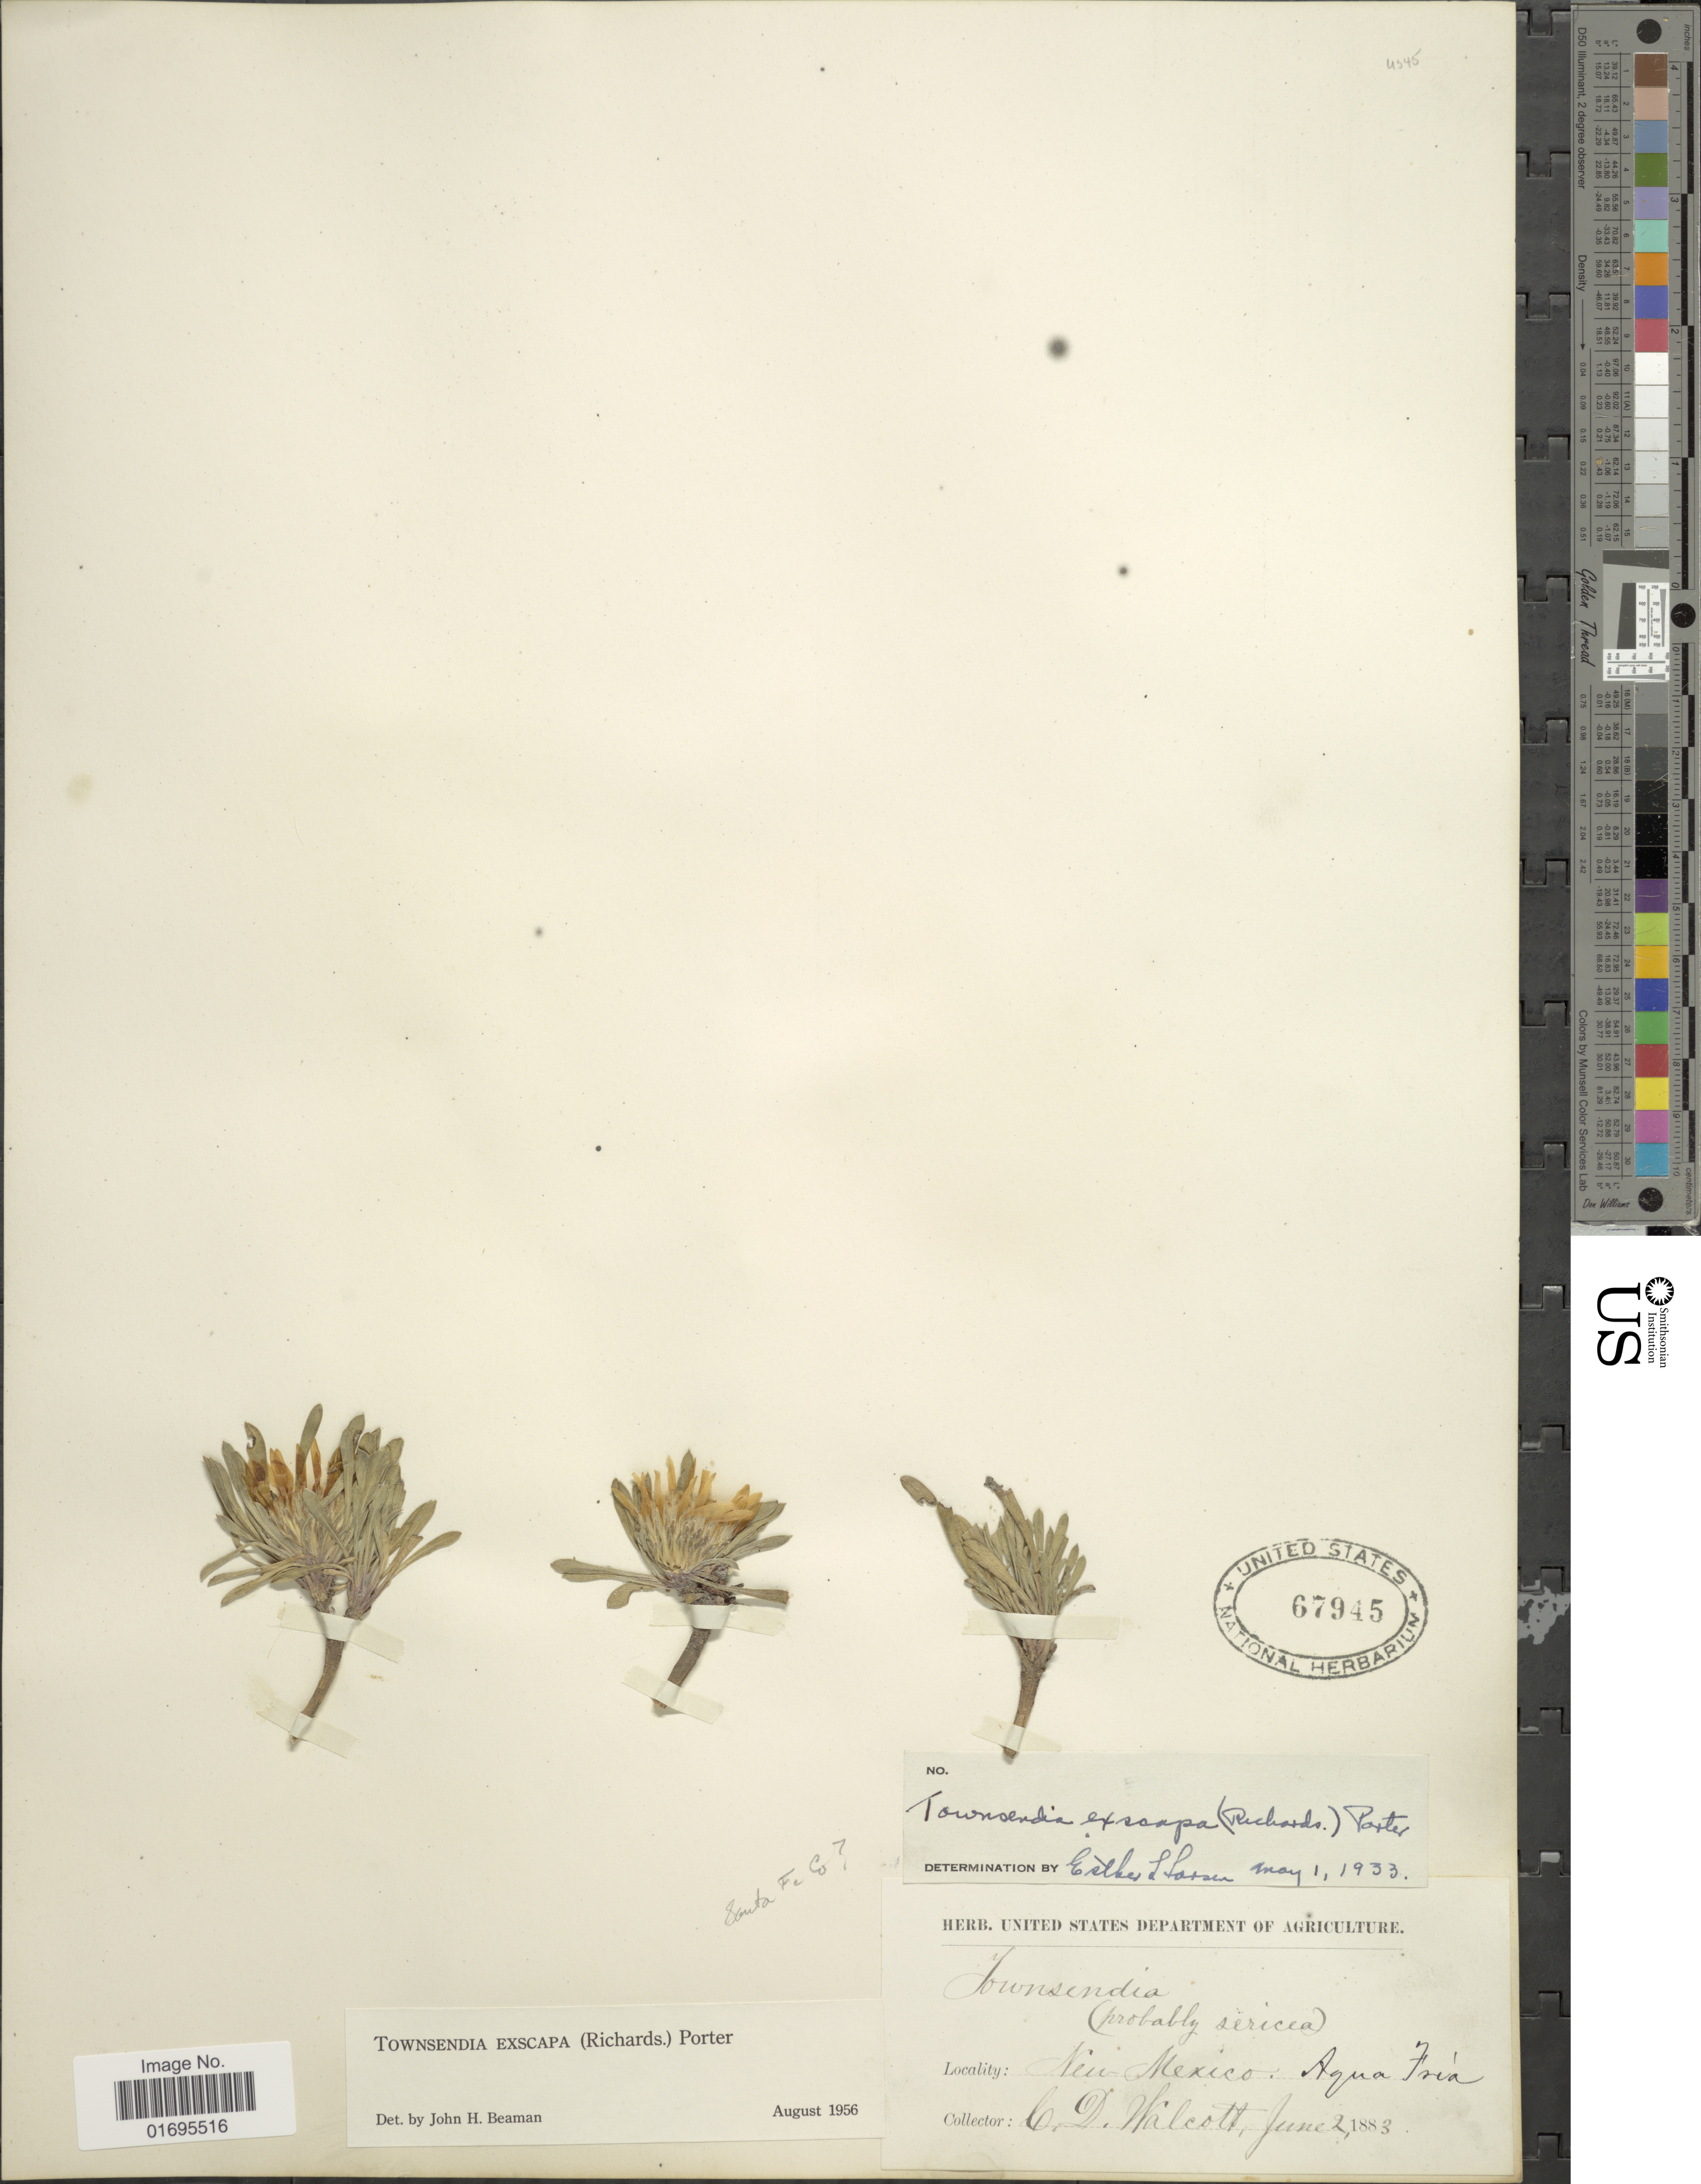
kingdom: Plantae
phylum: Tracheophyta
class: Magnoliopsida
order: Asterales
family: Asteraceae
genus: Townsendia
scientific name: Townsendia exscapa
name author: (Richardson) Porter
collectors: C. Walcott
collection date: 1883-06-02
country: United States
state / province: New Mexico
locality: Aqua fria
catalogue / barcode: US 67945